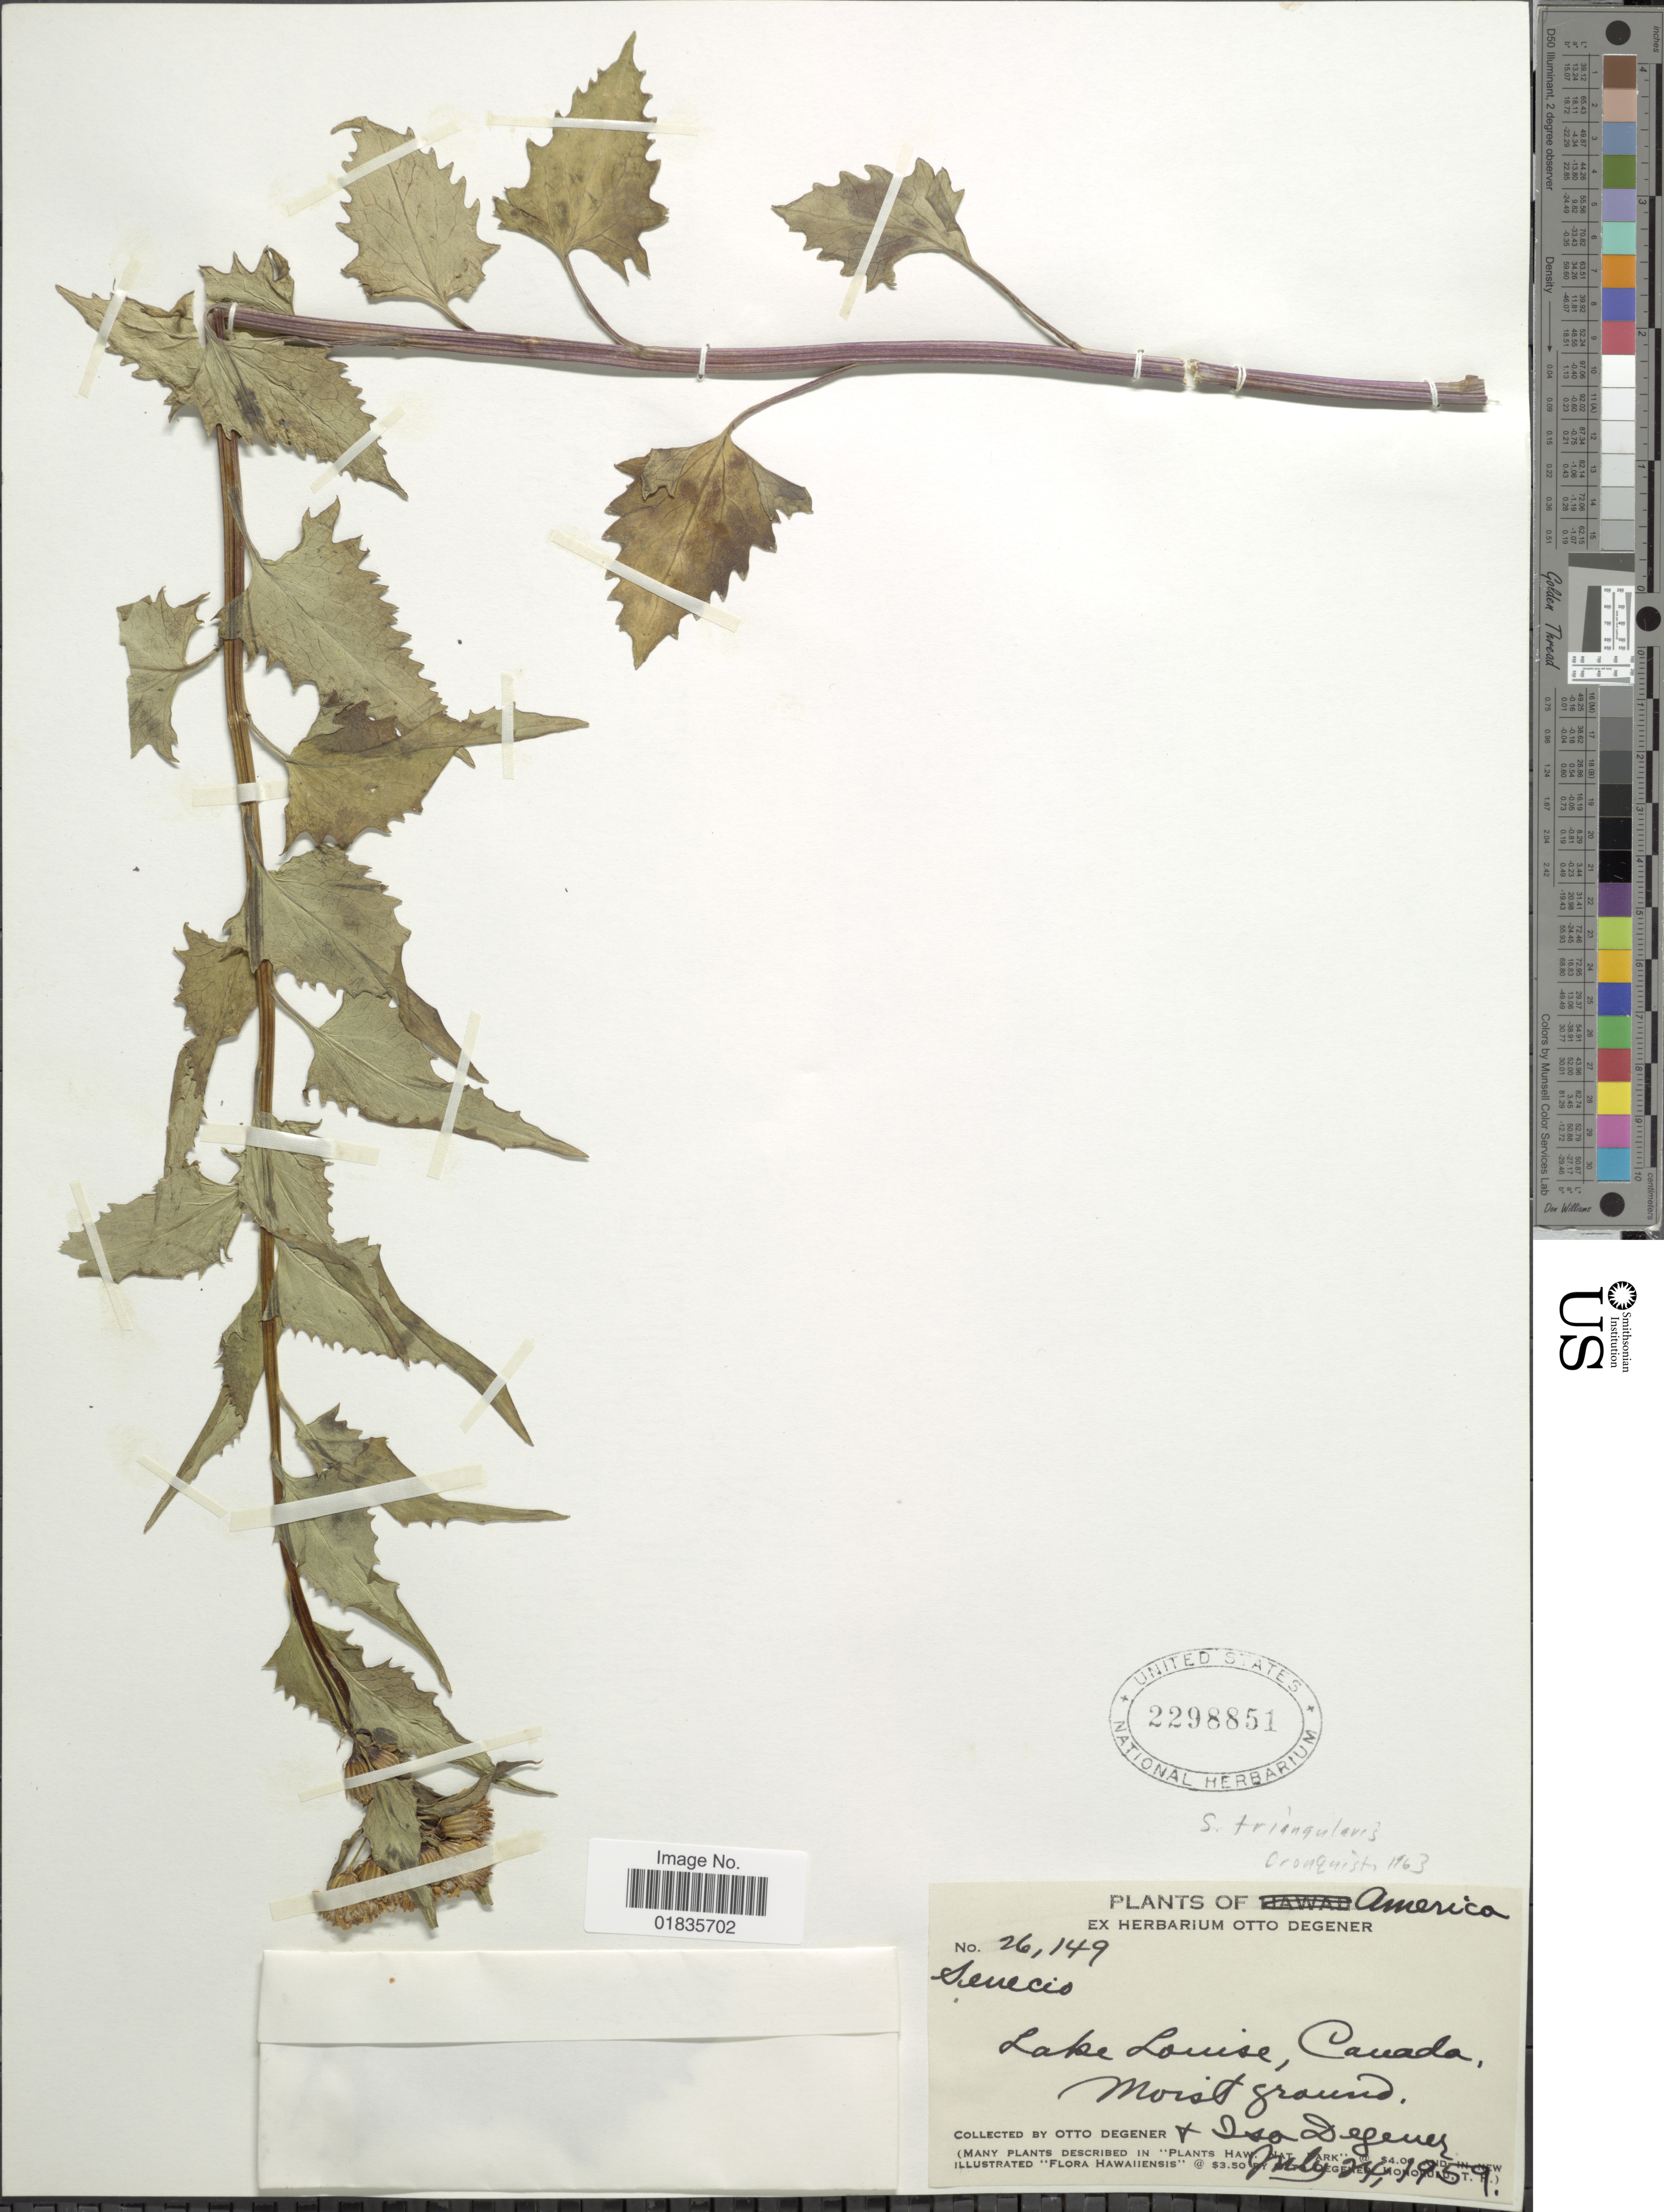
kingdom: Plantae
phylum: Tracheophyta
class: Magnoliopsida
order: Asterales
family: Asteraceae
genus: Senecio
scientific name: Senecio tricephalus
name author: Klatt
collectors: O. Degener & I. Degener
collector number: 26149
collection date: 1959-07-24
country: Canada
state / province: Alberta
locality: Lake Louise, moist ground.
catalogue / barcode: US 2298851